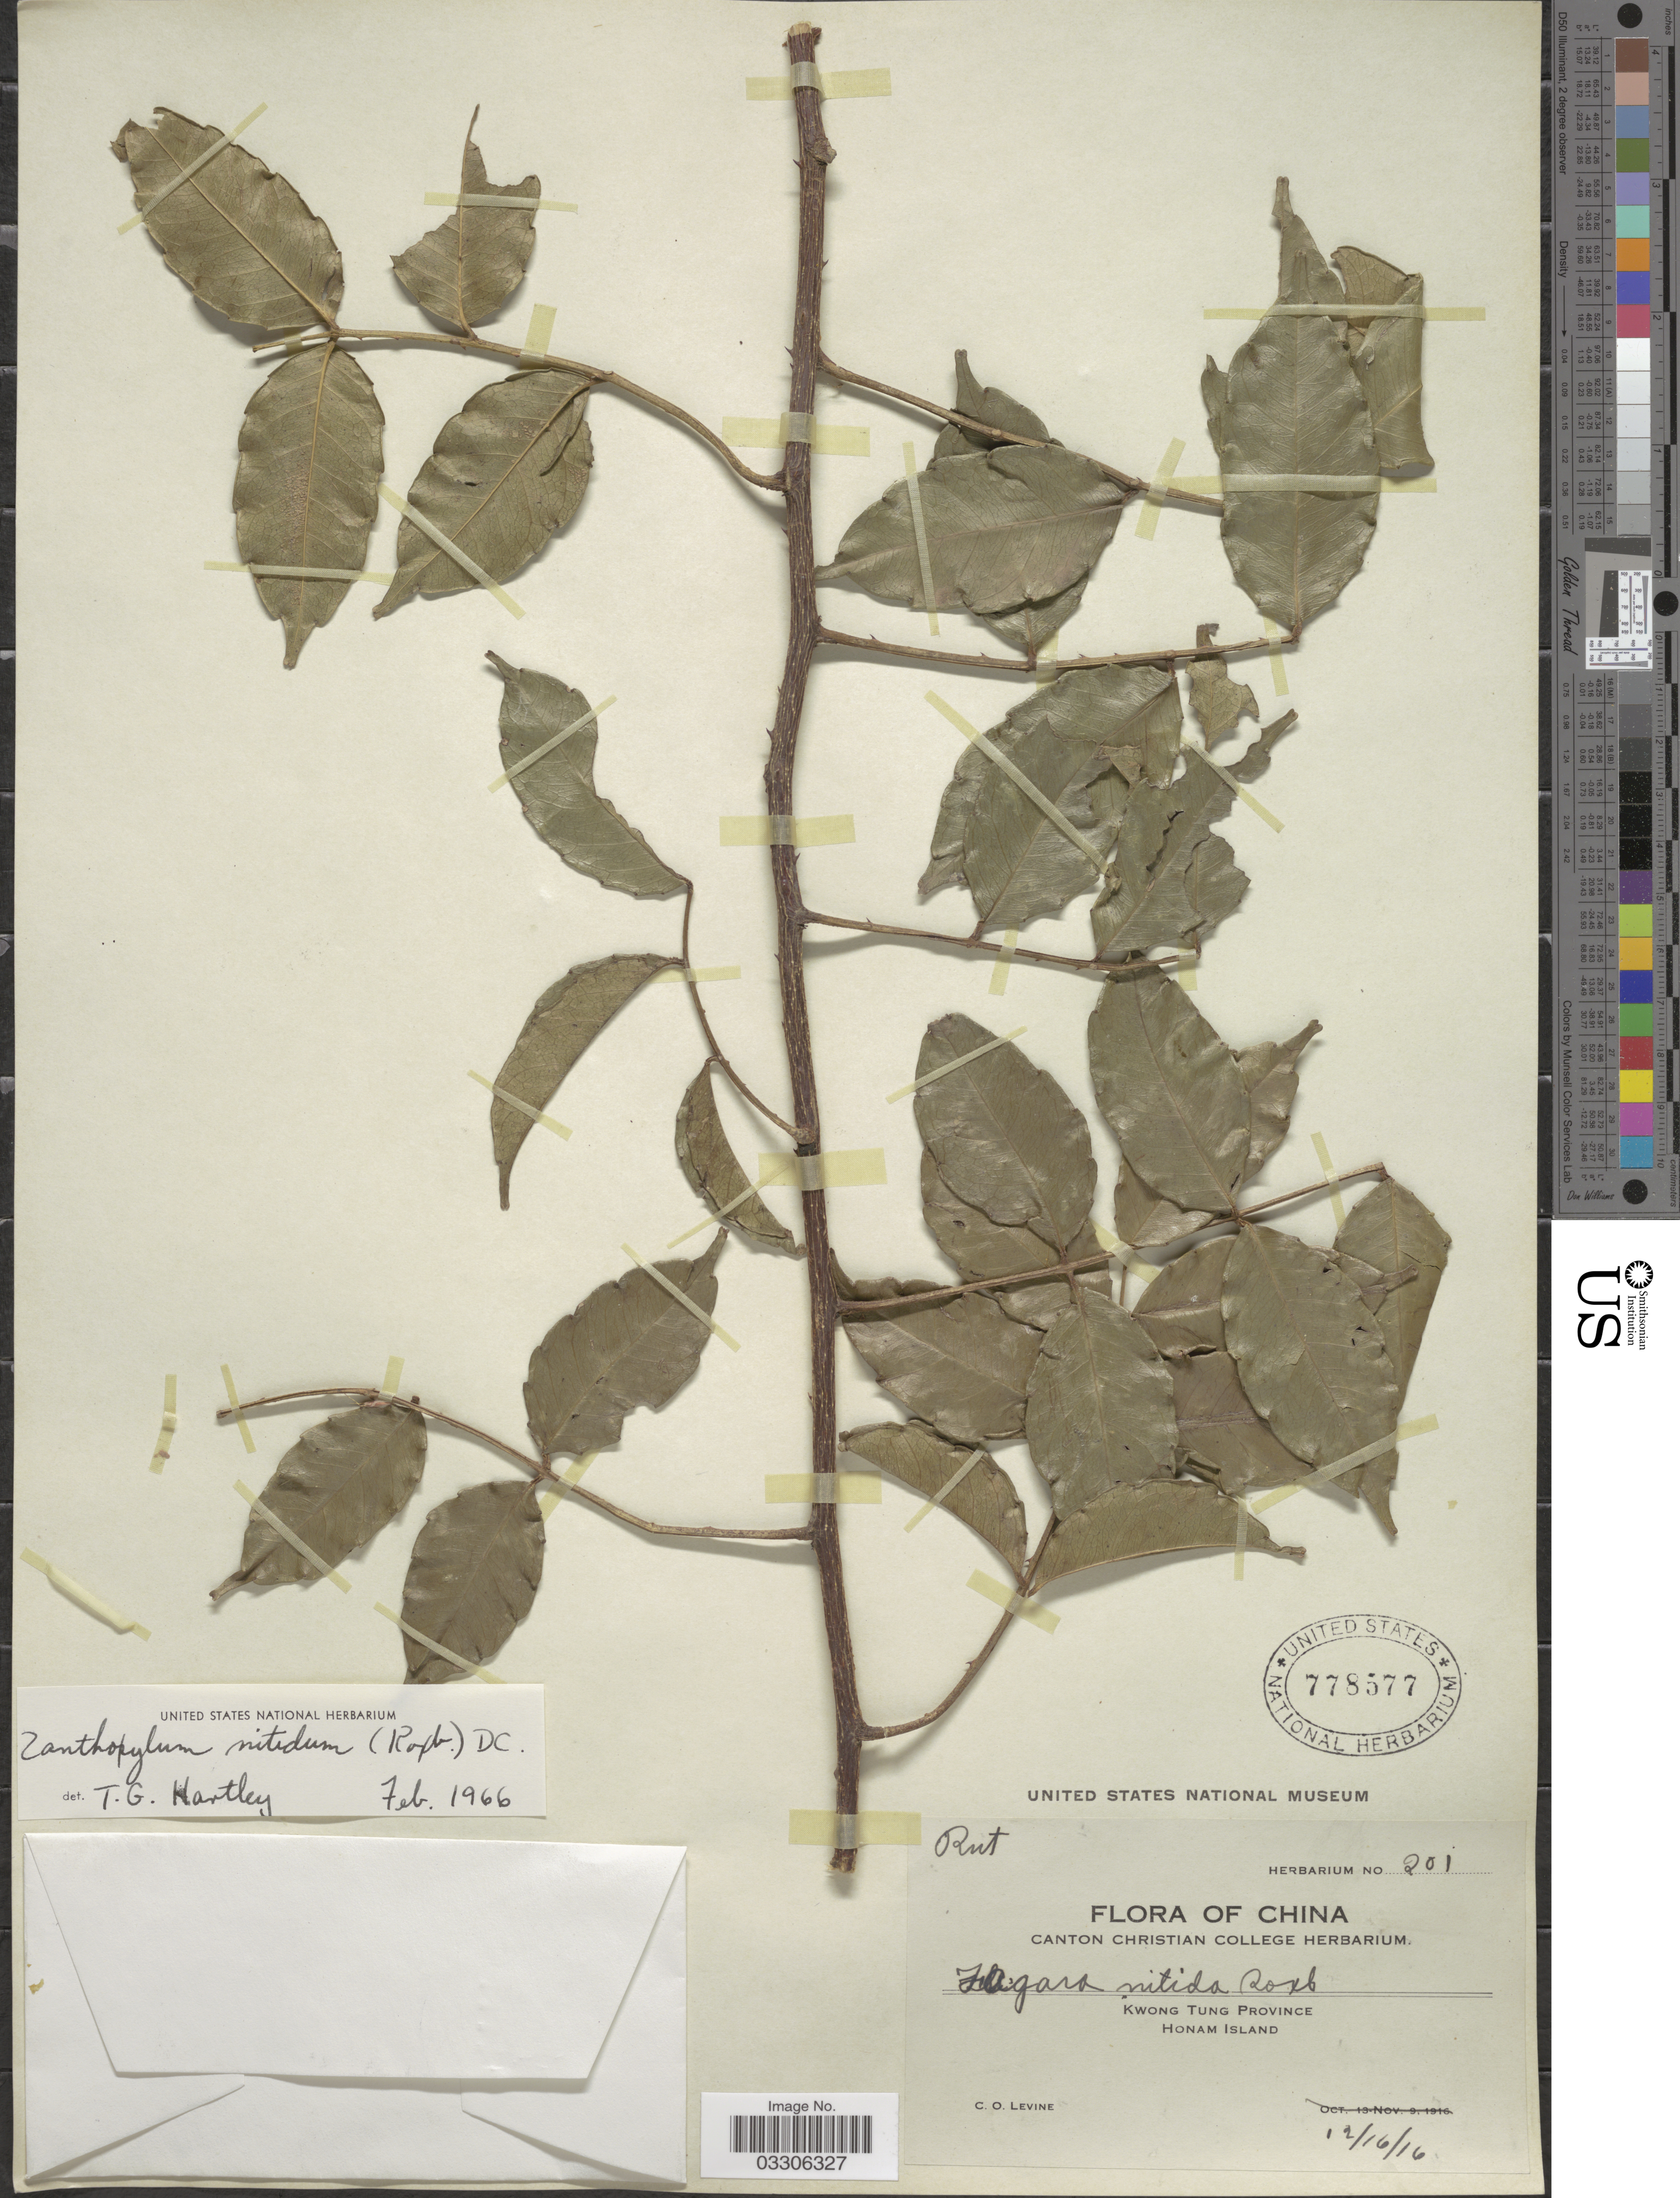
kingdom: Plantae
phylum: Tracheophyta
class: Magnoliopsida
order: Sapindales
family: Rutaceae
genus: Zanthoxylum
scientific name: Zanthoxylum nitidum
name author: Bunge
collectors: C. O. Levine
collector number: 201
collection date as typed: Transcribed d/m/y: 16/12/16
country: China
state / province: Guangdong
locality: Kwong Tung Province. Honam Island.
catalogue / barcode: US 778577